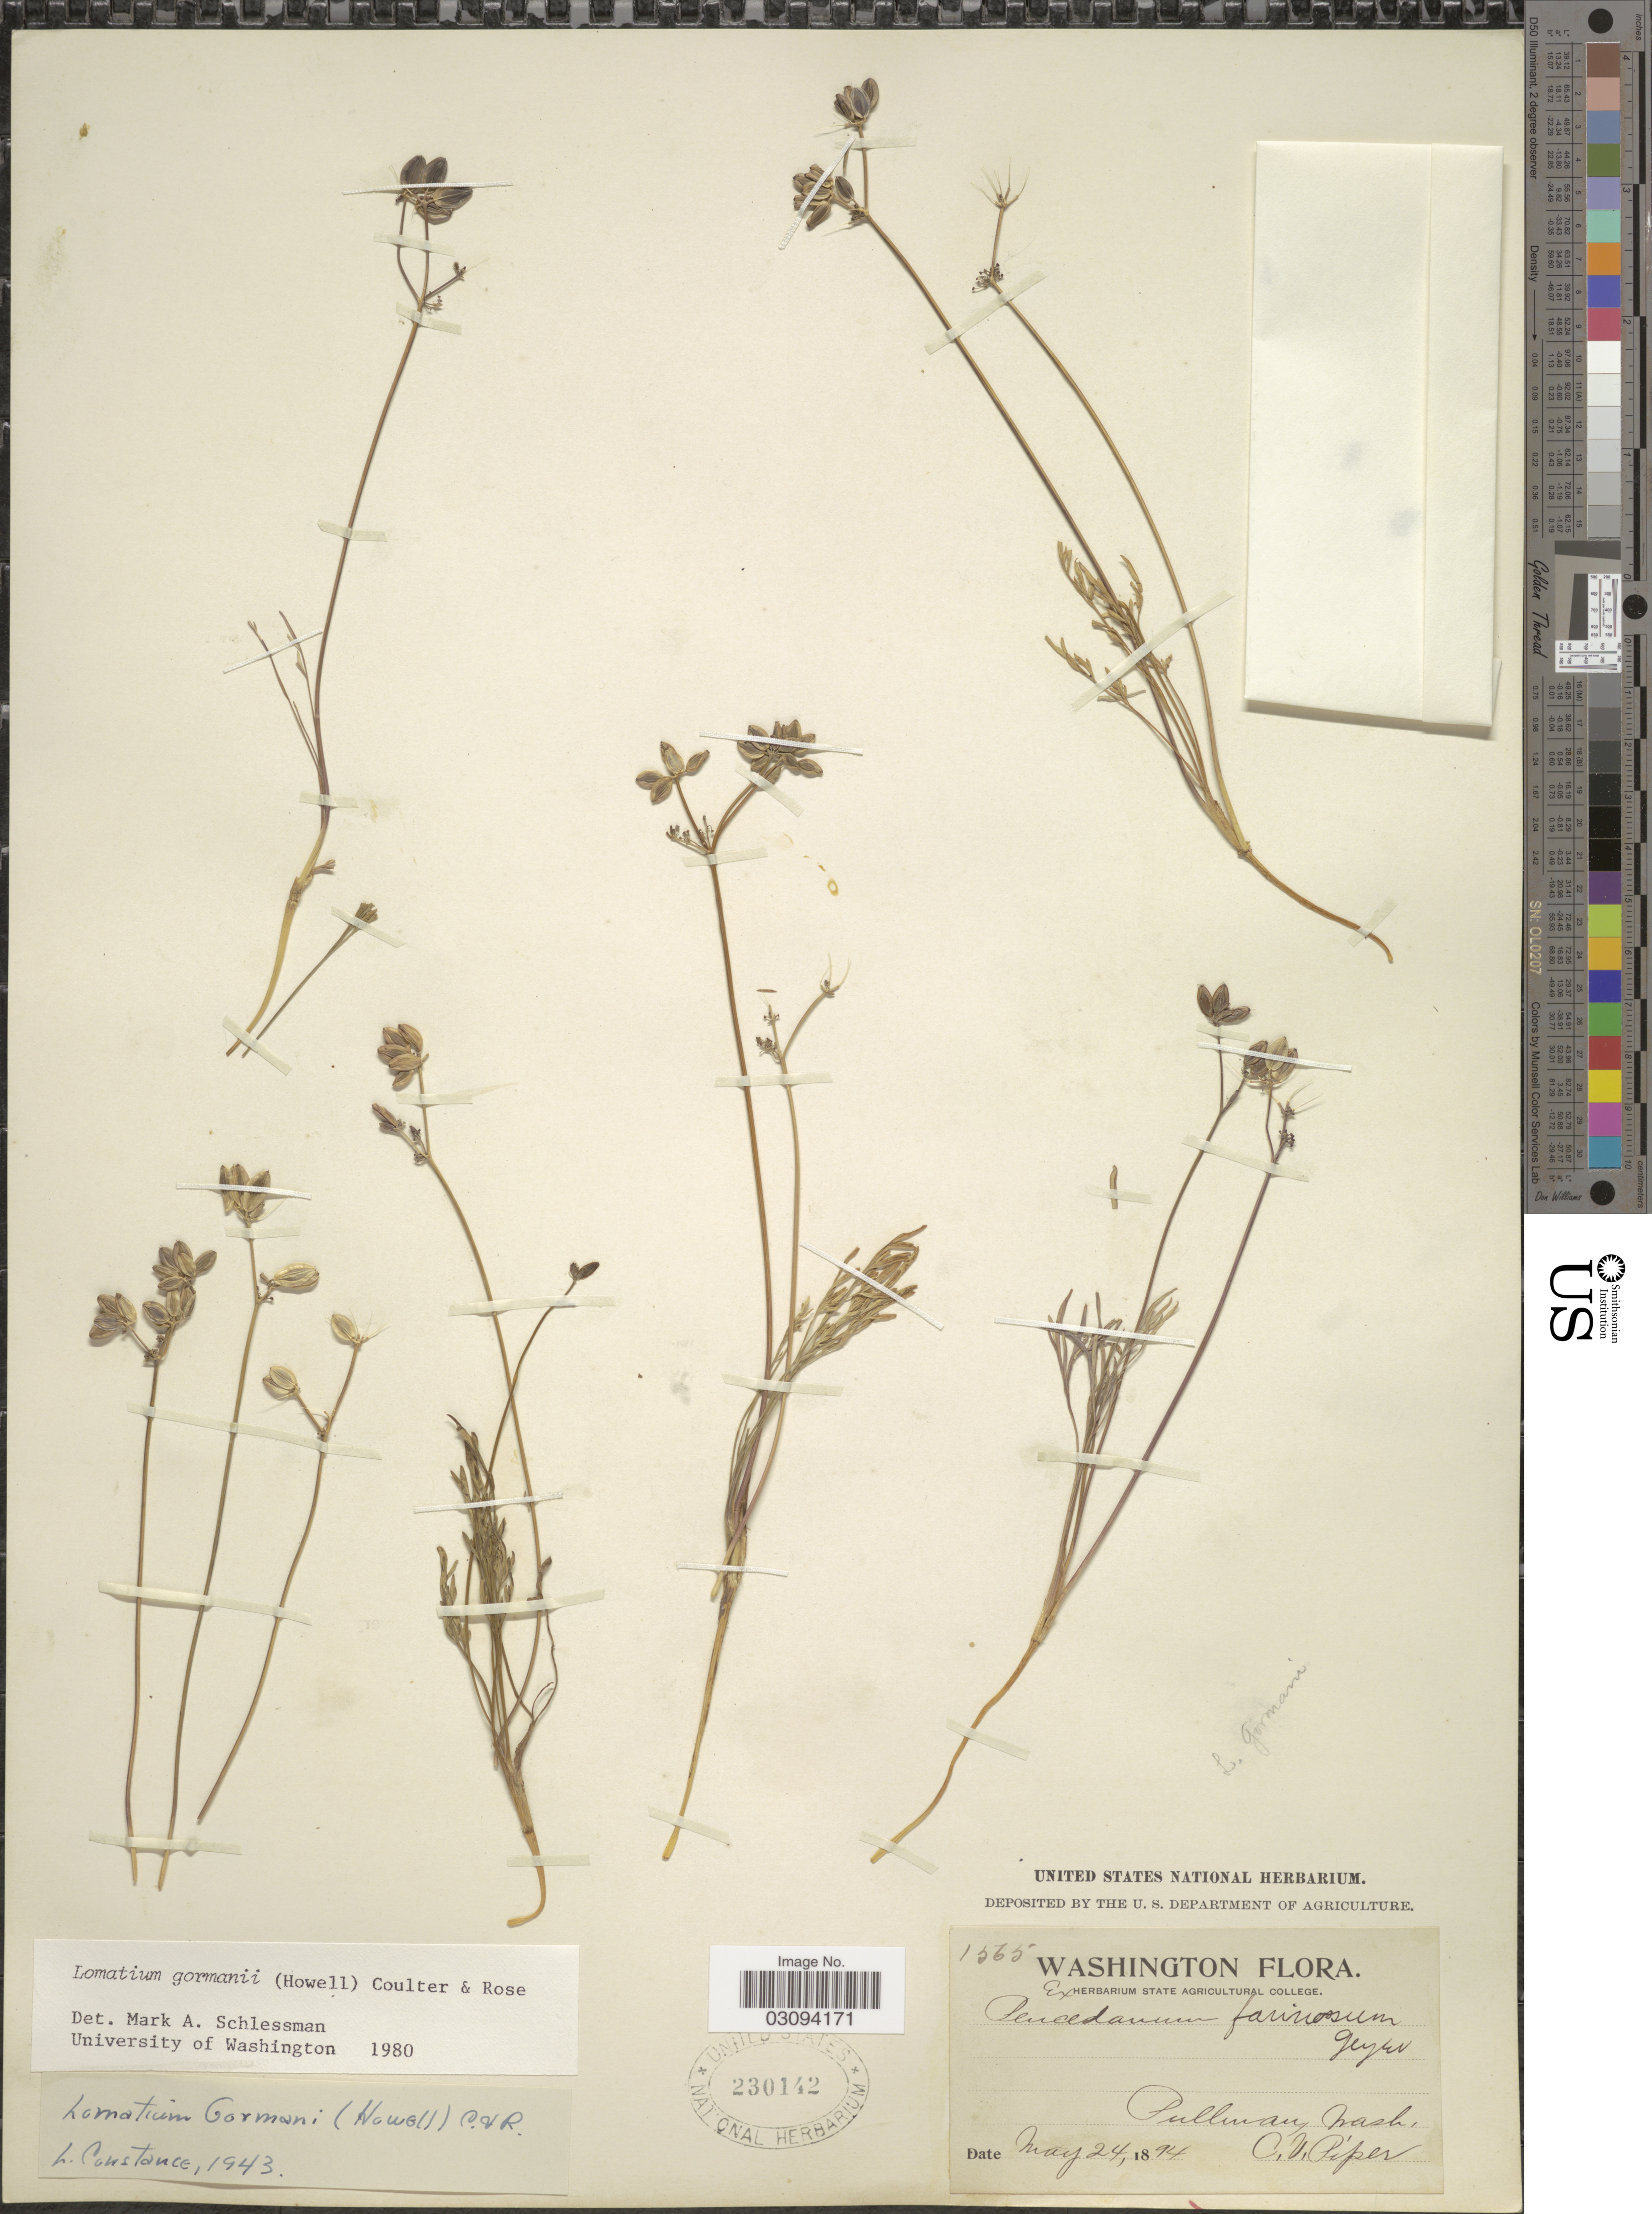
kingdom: Plantae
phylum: Tracheophyta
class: Magnoliopsida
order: Apiales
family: Apiaceae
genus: Lomatium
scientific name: Lomatium gormanii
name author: (Howell) J.M. Coult. & Rose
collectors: C. V. Piper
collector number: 1565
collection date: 1894-05-24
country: United States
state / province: Washington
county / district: Whitman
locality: Pullman, Wash.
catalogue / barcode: US 230142